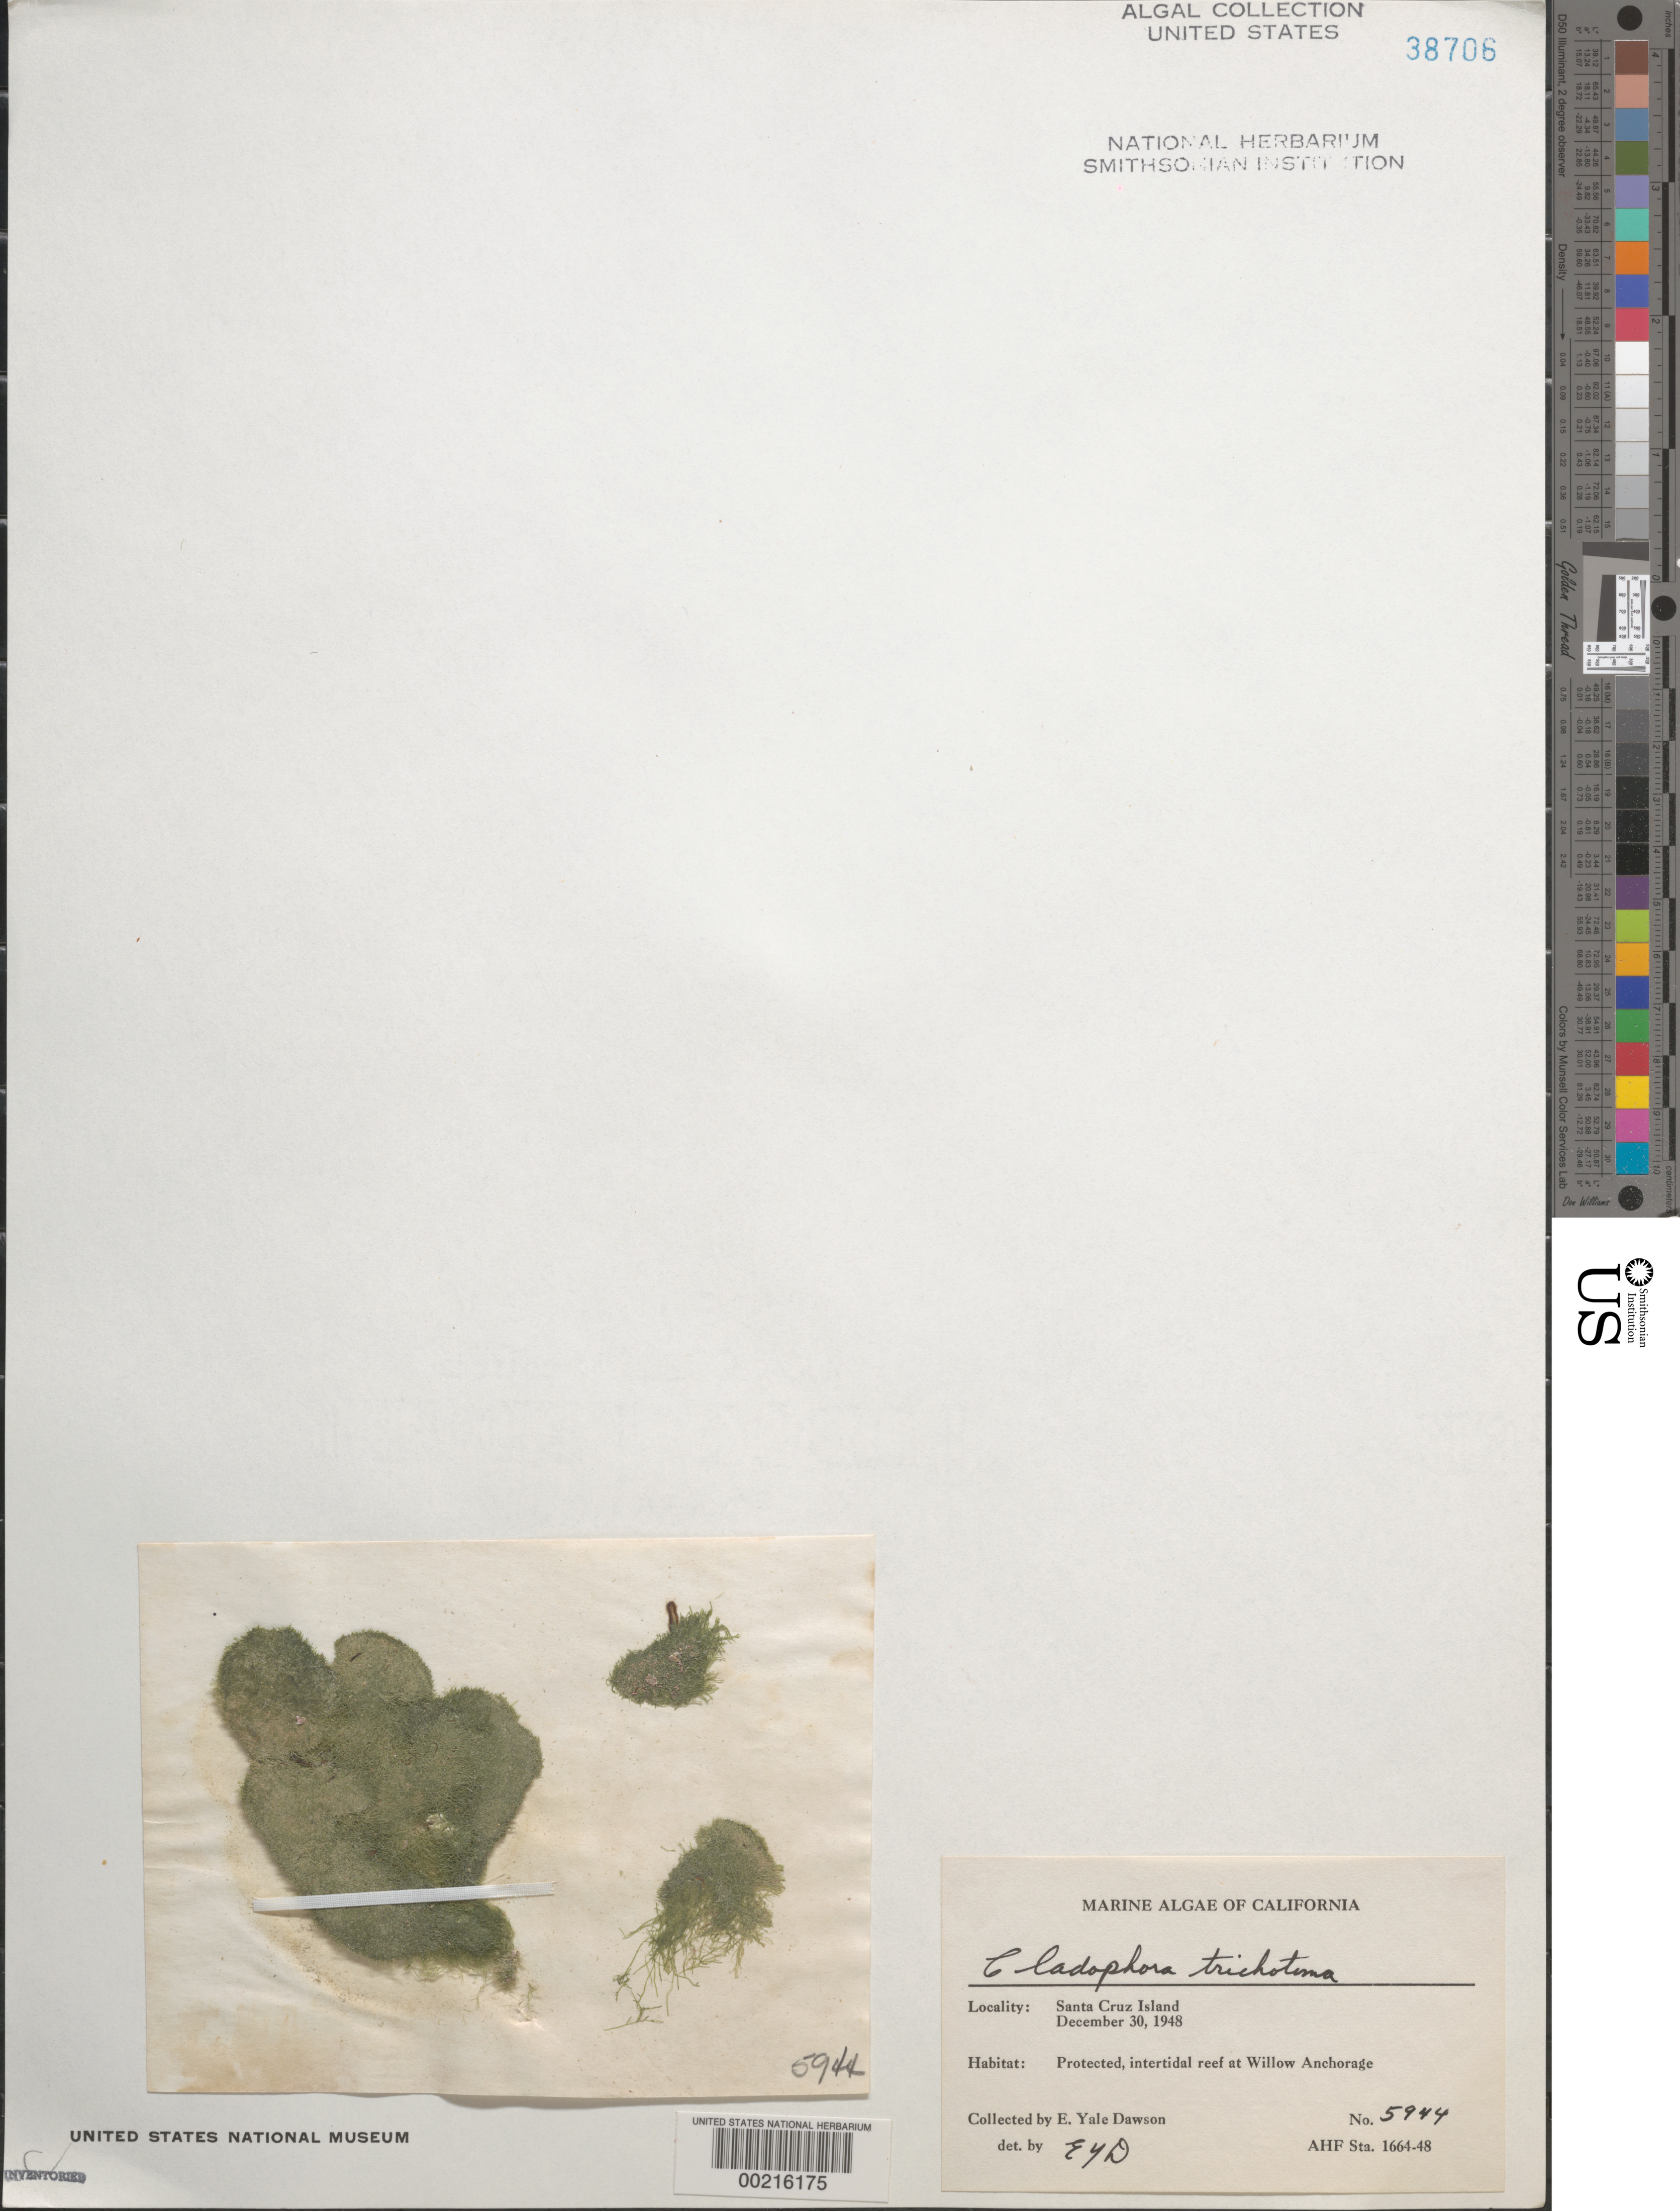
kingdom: Plantae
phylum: Chlorophyta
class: Ulvophyceae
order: Cladophorales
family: Cladophoraceae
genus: Cladophora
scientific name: Cladophora laetevirens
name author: (Dillwyn) Kütz.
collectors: E. Y. Dawson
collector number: EYD 5944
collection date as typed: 30 Dec 1948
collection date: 1948-12-30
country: United States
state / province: California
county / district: Santa Barbara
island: Santa Cruz Island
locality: Willow Anchorage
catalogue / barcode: US 38706